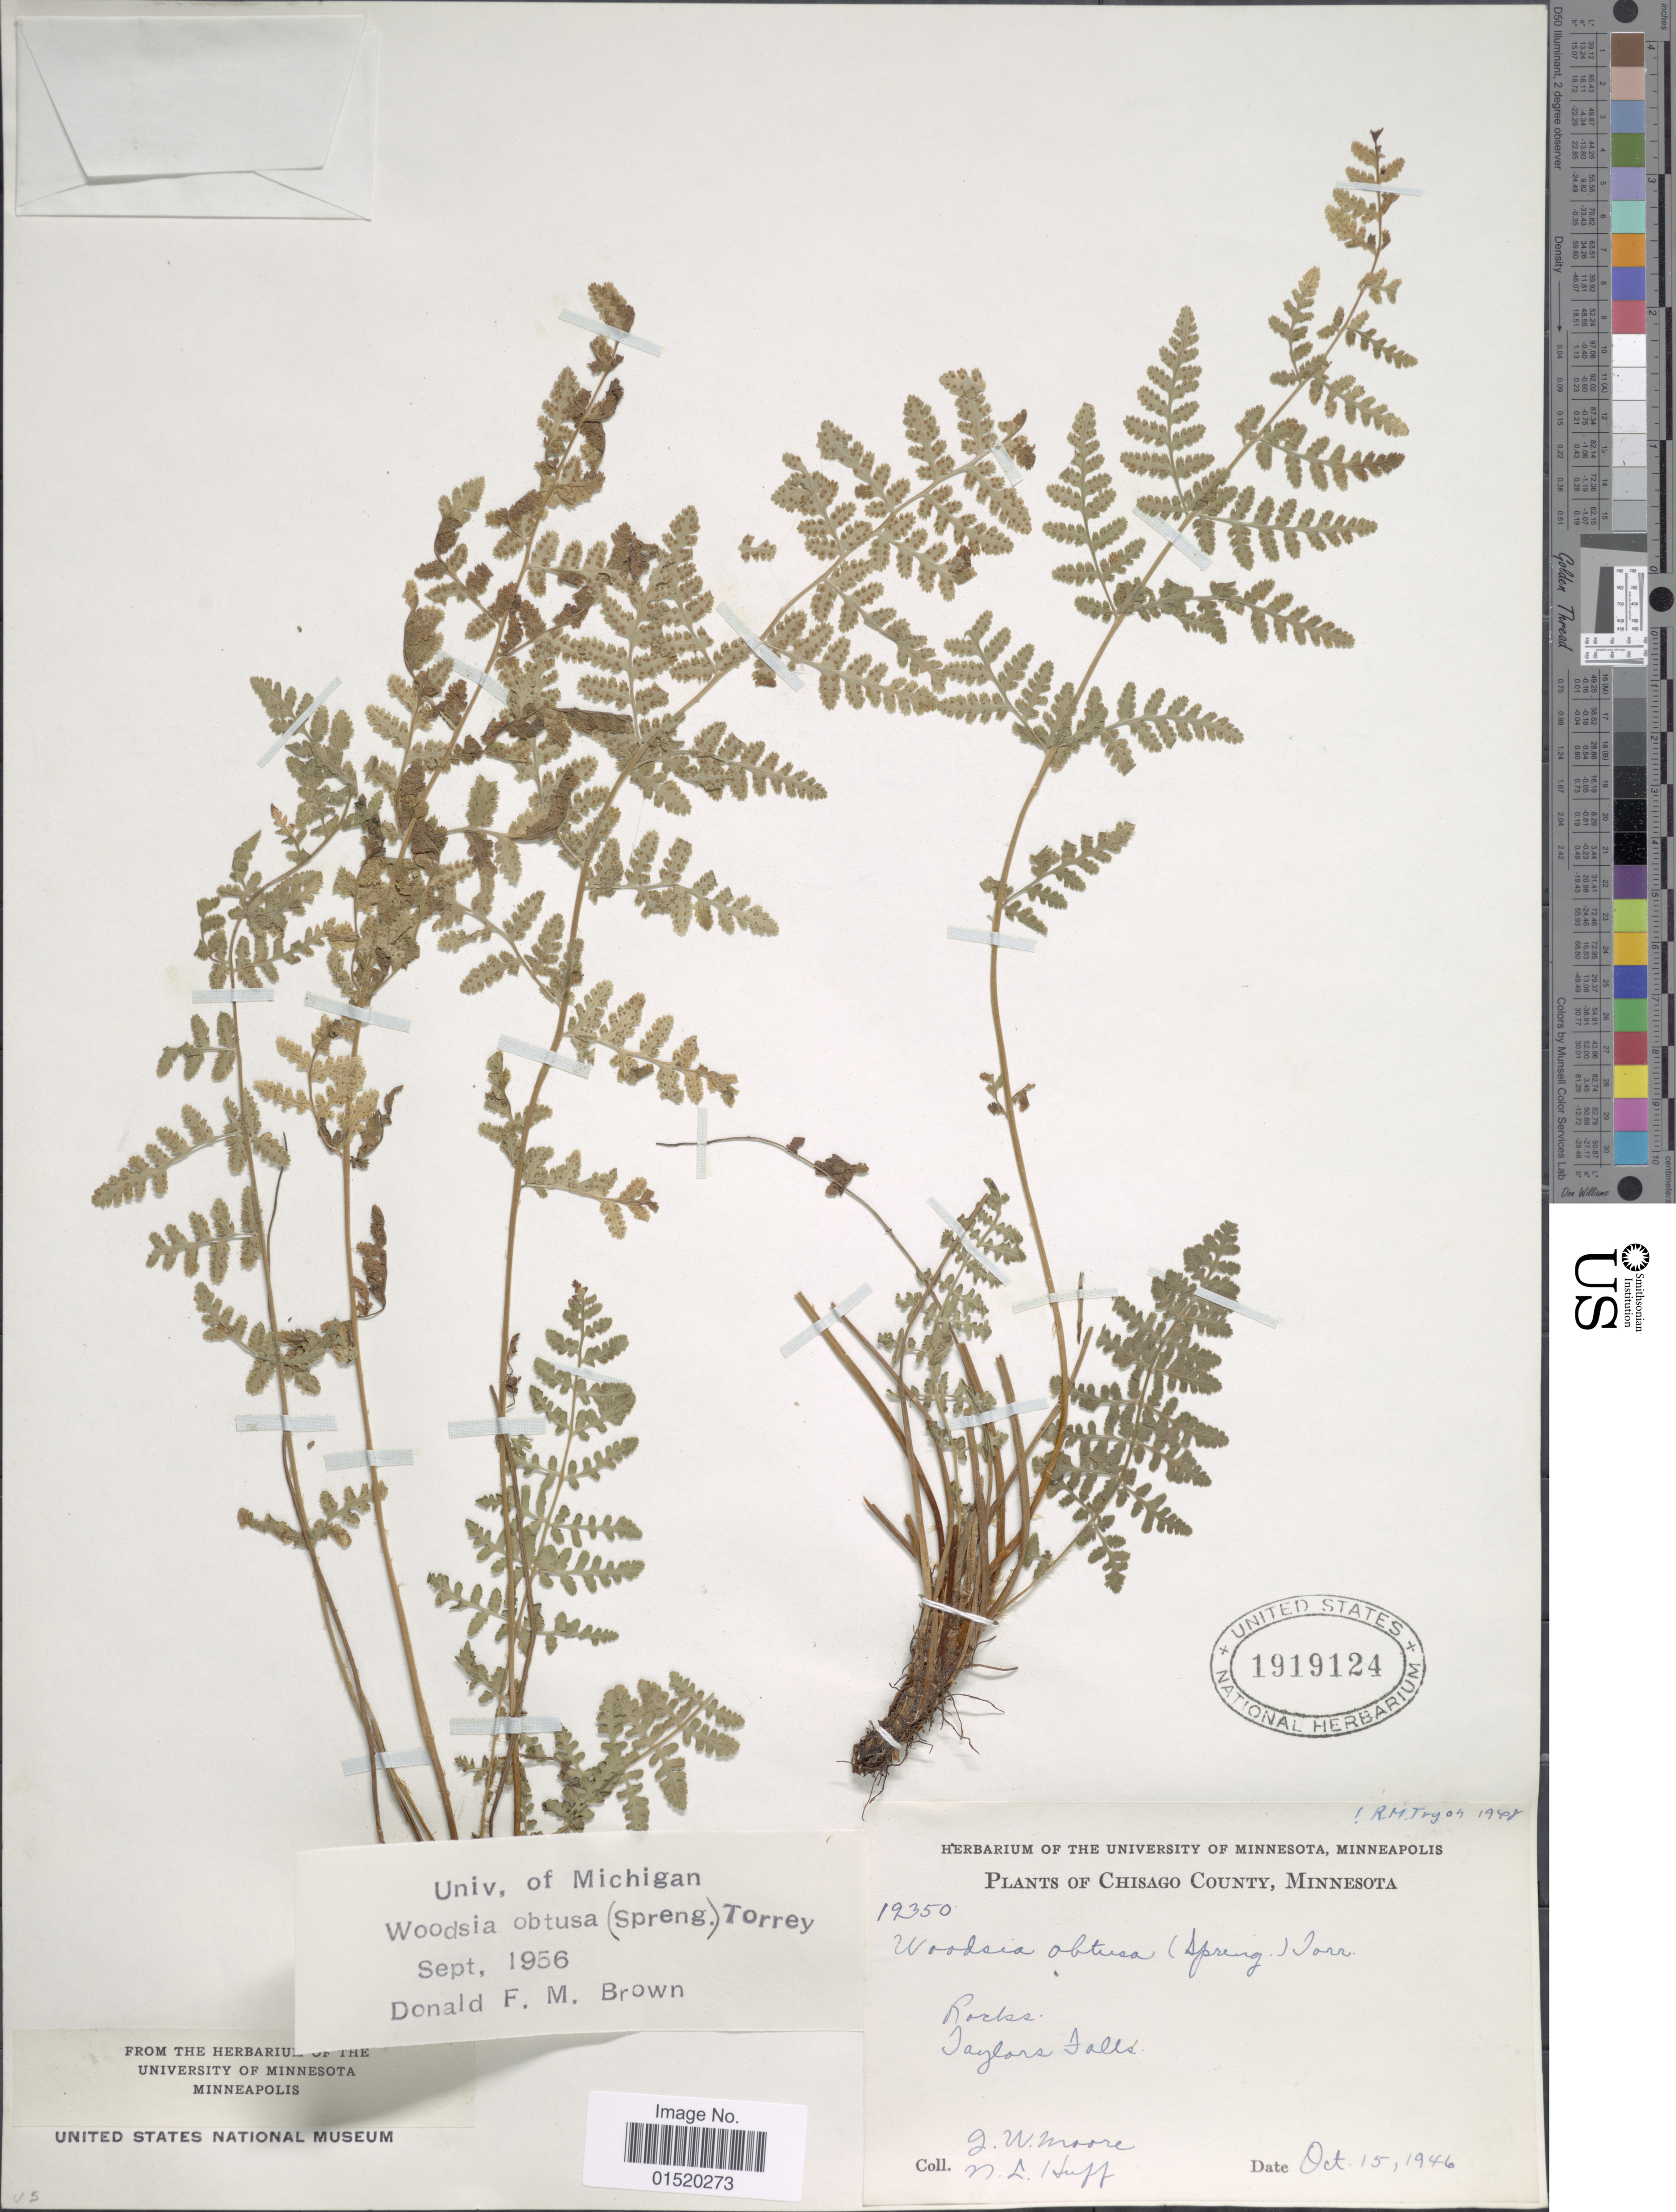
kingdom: Plantae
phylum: Tracheophyta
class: Polypodiopsida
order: Polypodiales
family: Woodsiaceae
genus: Woodsia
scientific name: Woodsia obtusa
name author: (Spreng.) Torr.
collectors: J. Moore & M. Huff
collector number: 19350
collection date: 1946-10-15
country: United States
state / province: Minnesota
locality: Chisago County, Rocks, Taylors Falls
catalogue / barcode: US 1919124